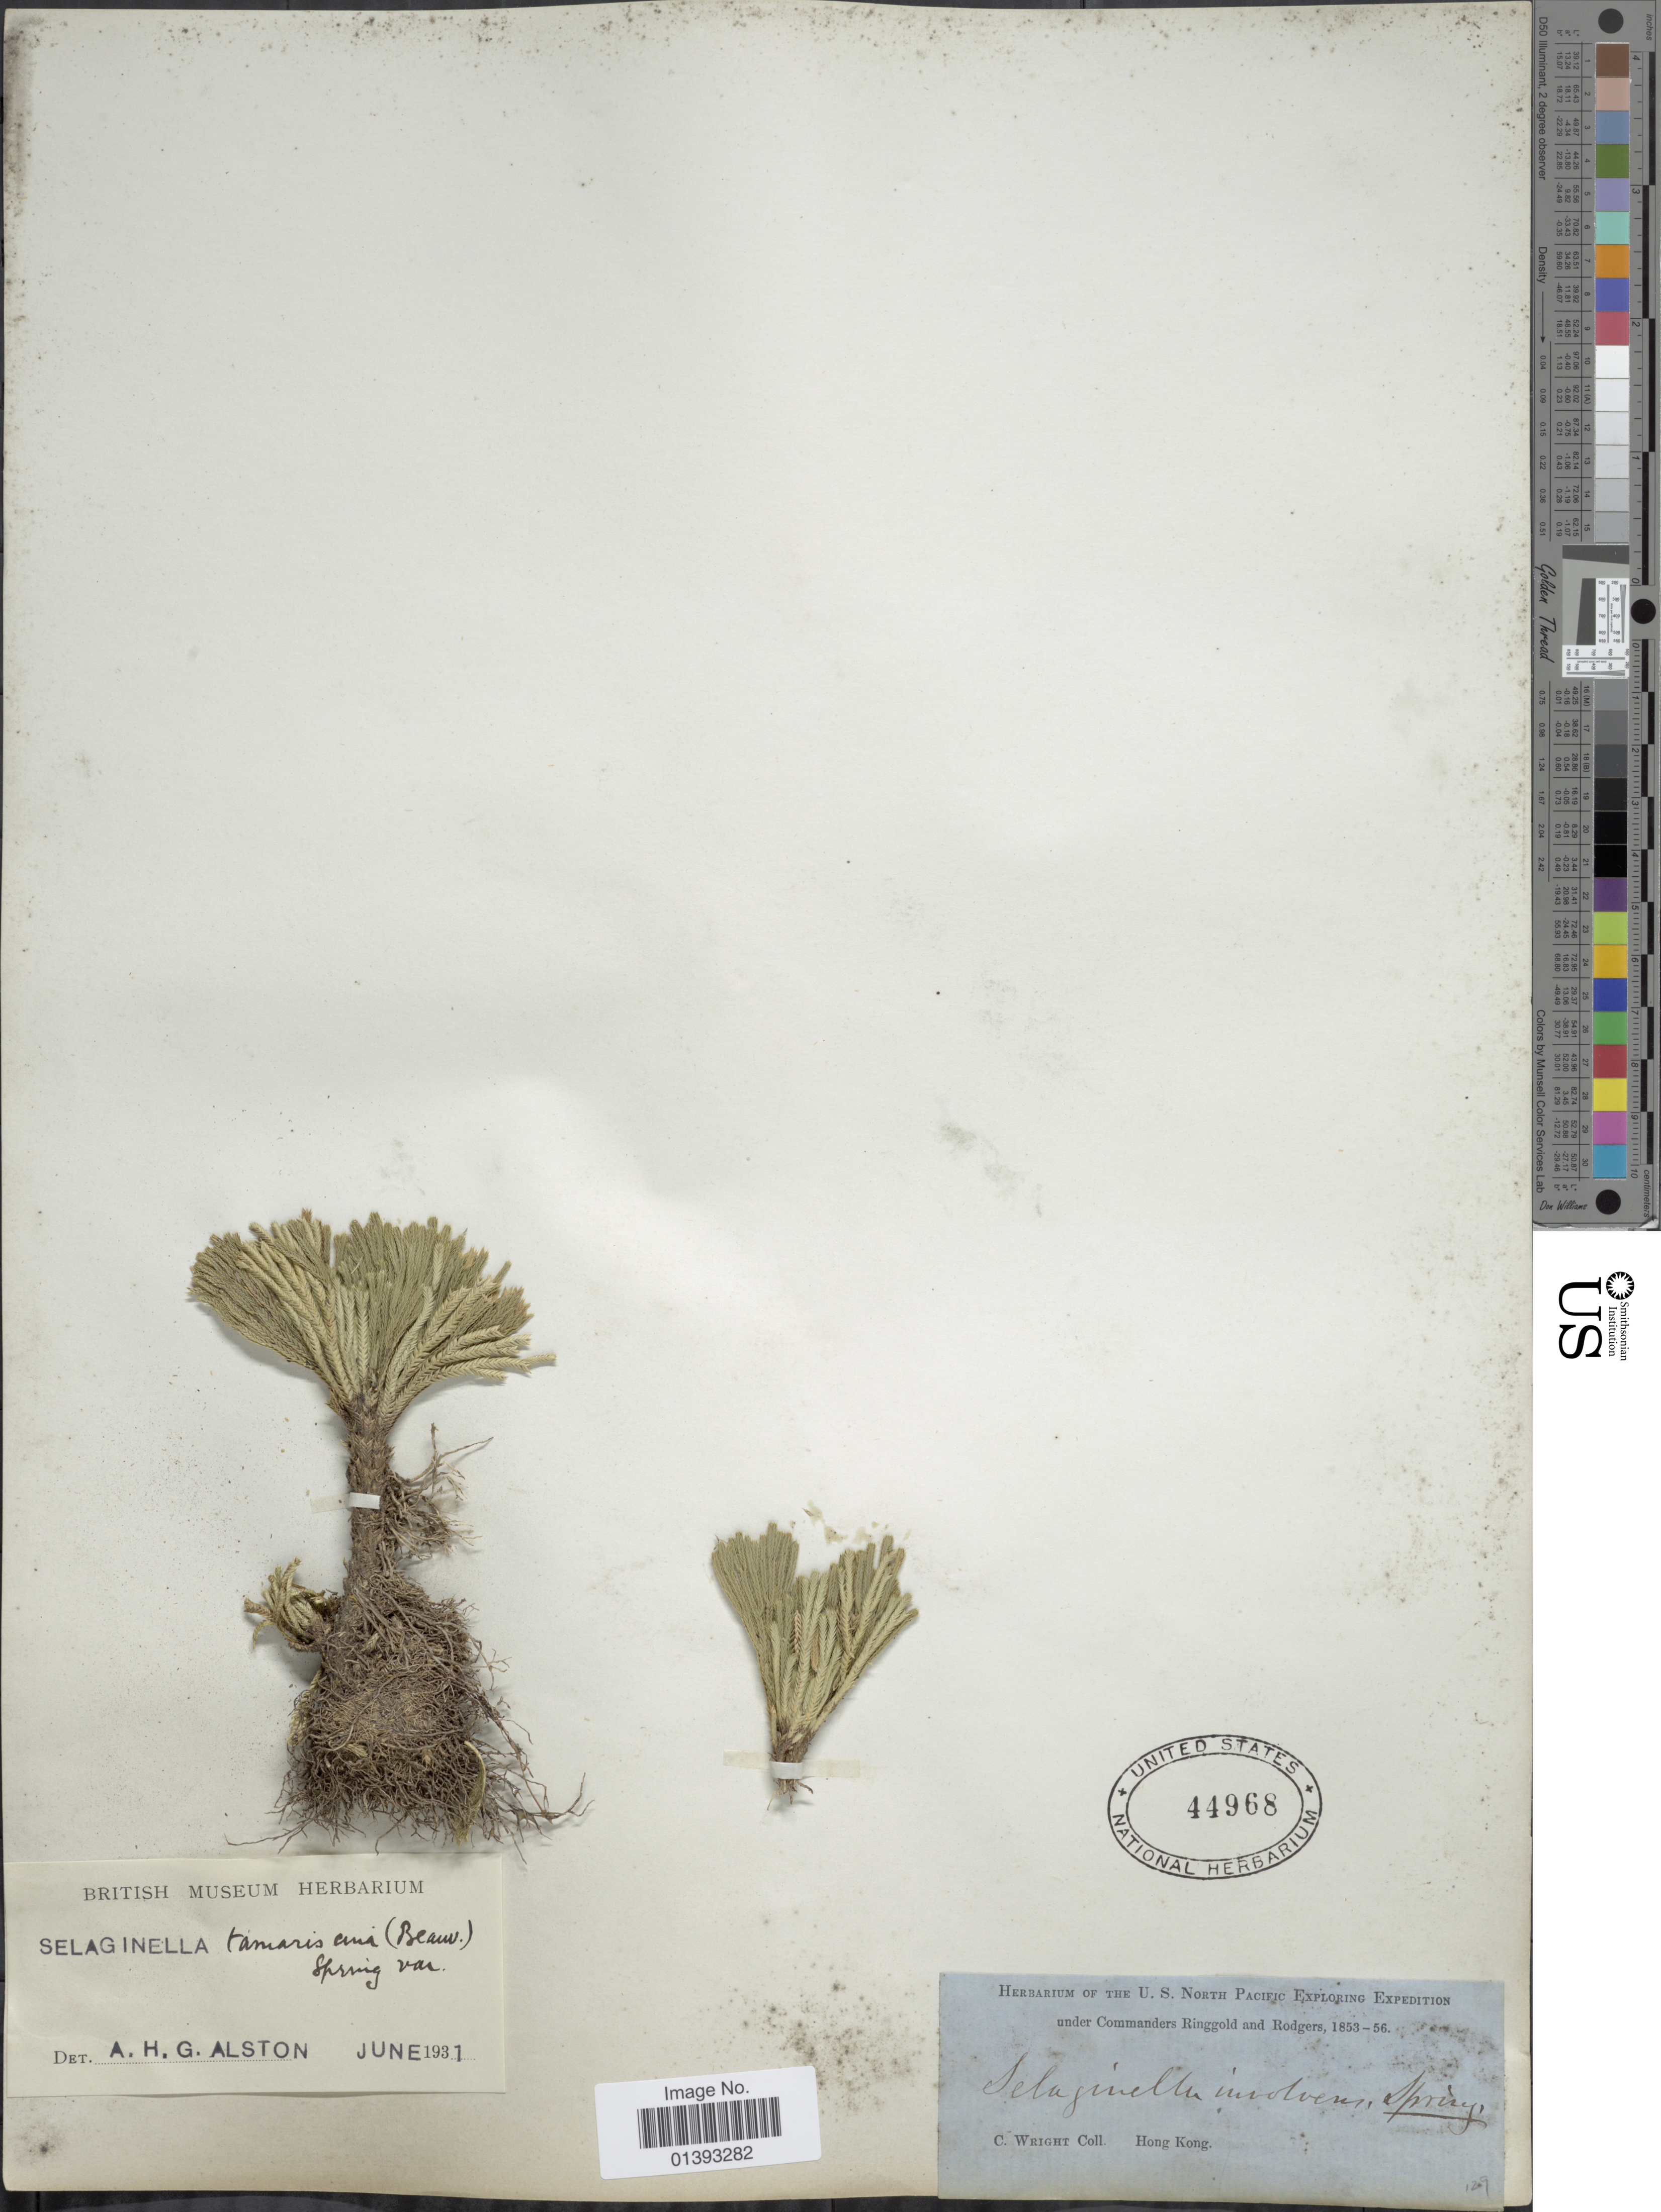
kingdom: Plantae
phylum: Tracheophyta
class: Lycopodiopsida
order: Selaginellales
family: Selaginellaceae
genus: Selaginella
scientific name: Selaginella tamariscina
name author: (P. Beauv.) Spring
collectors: C. Wright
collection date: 1853/1856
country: China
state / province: Hong Kong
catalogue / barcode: US 44968